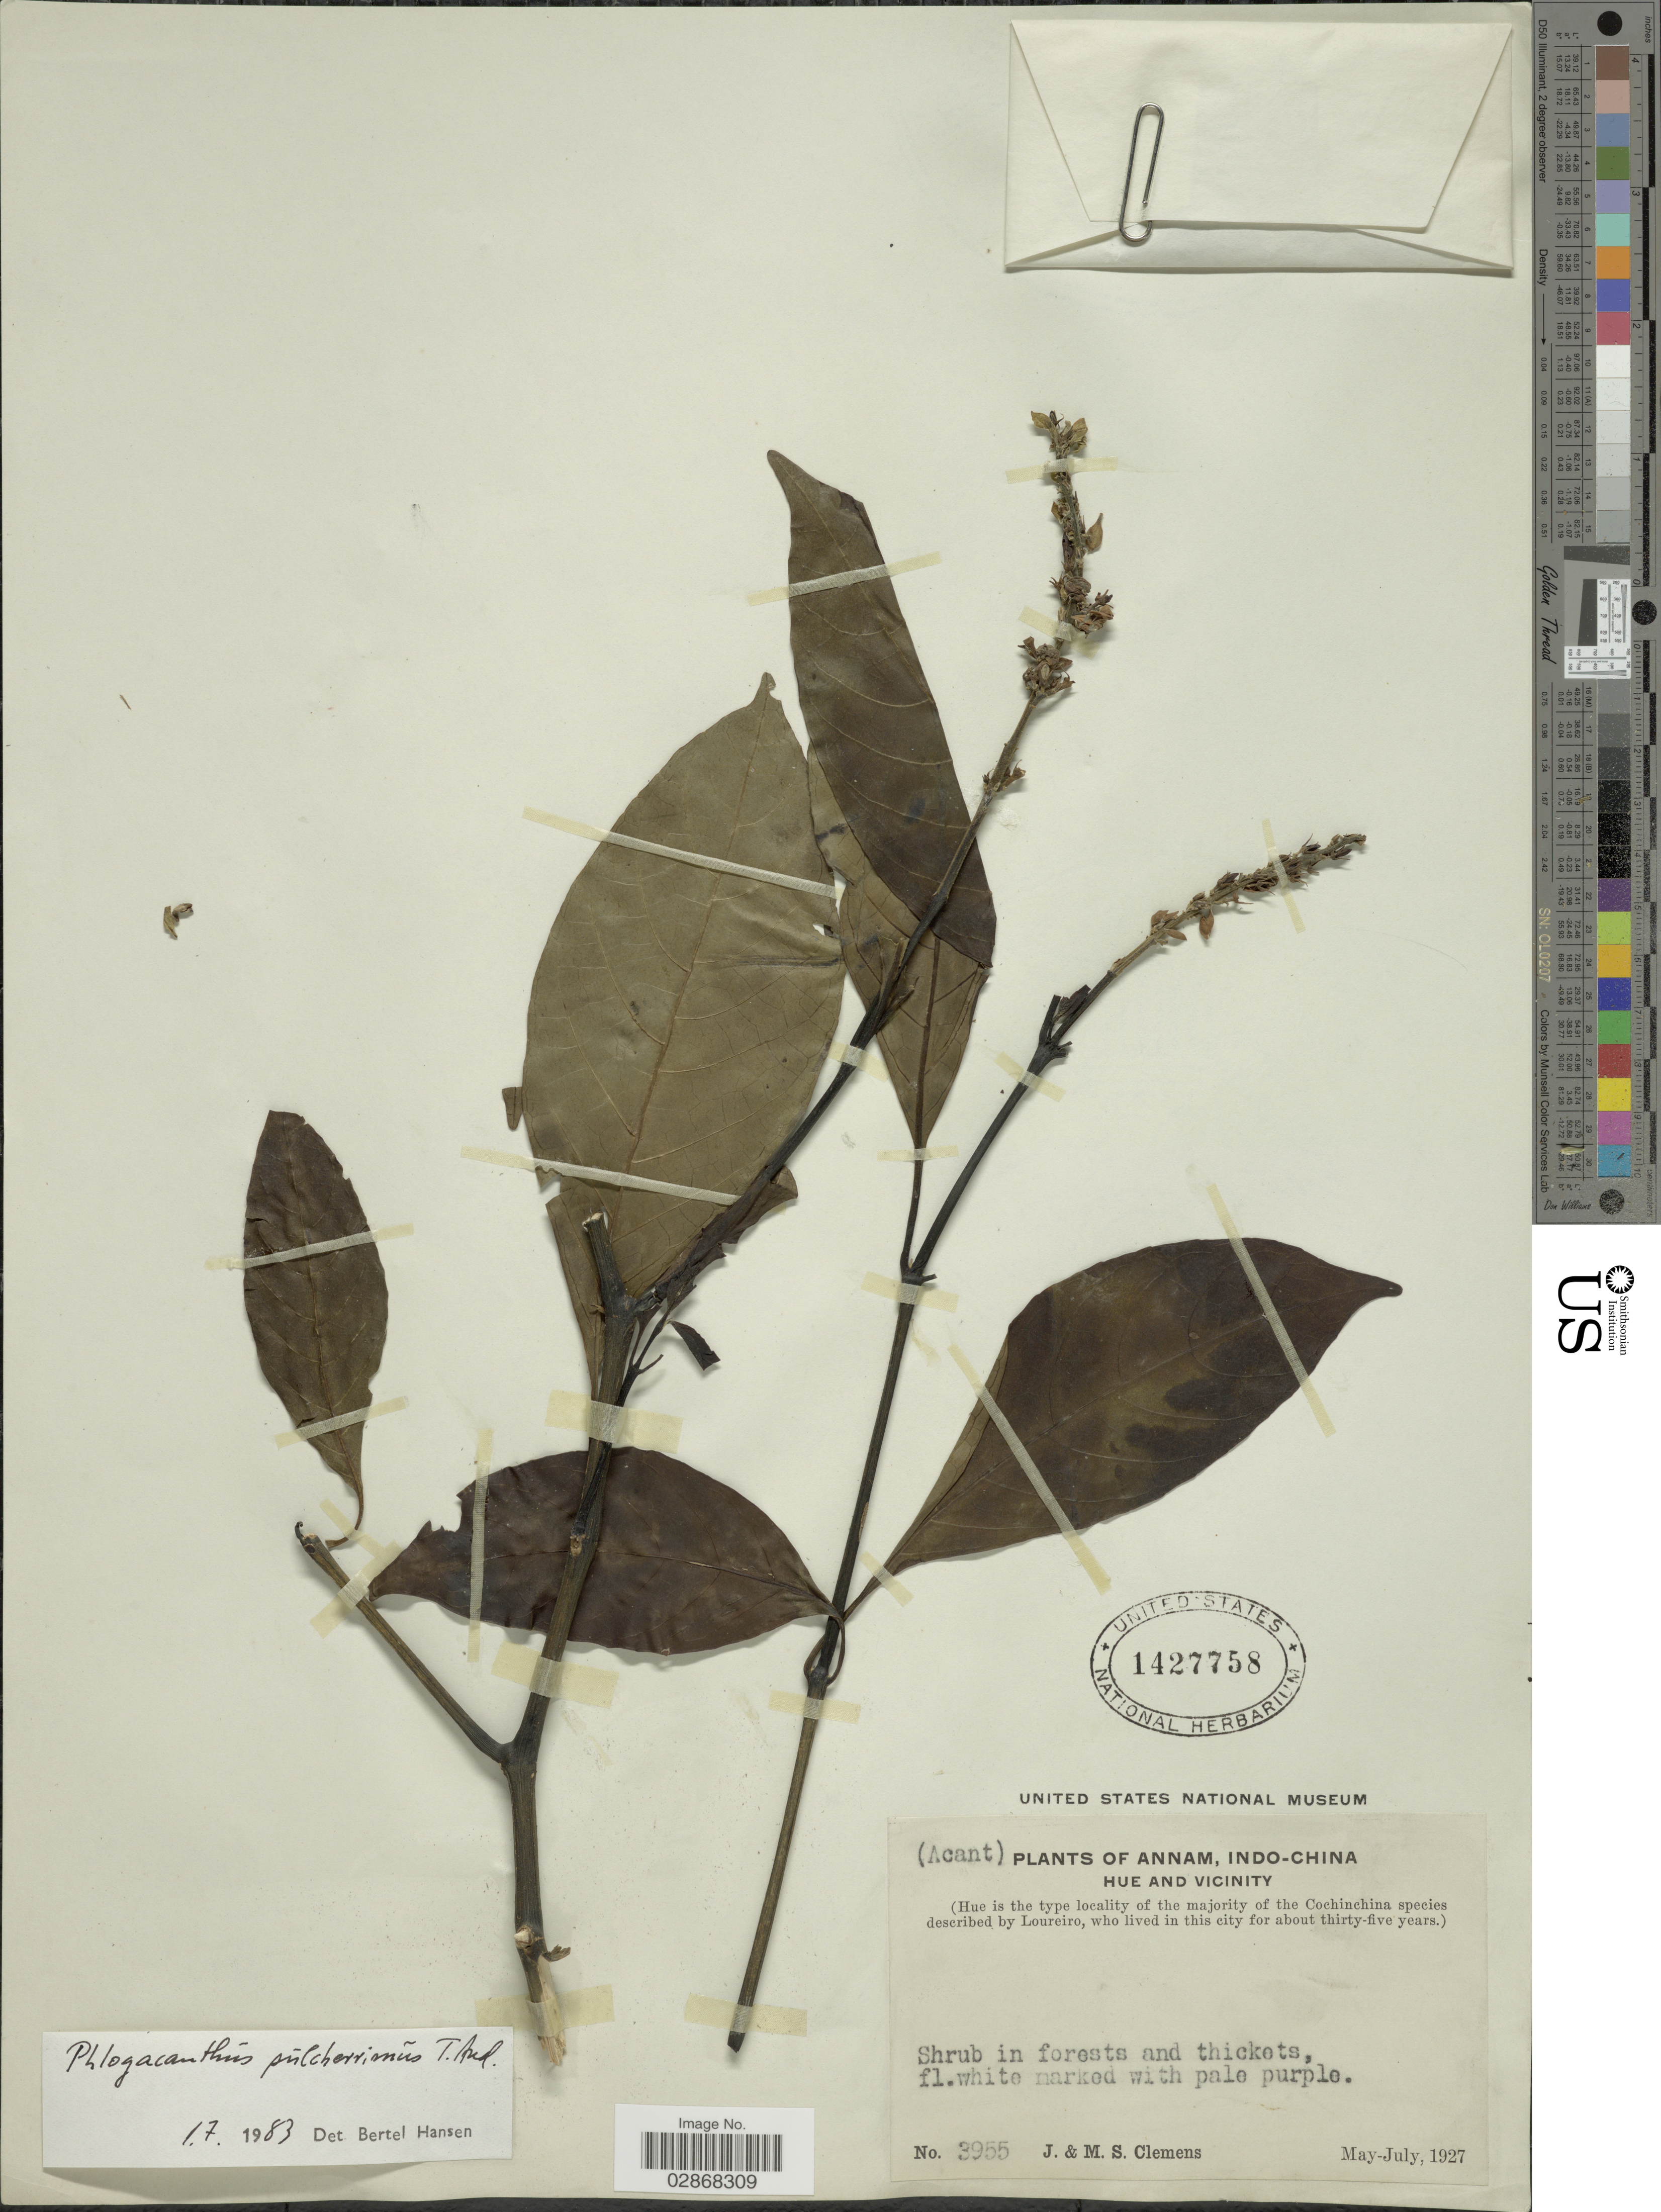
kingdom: Plantae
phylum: Tracheophyta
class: Magnoliopsida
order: Lamiales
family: Acanthaceae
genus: Phlogacanthus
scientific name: Phlogacanthus pulcherrimus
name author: T. Anderson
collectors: J. Clemens & M. S. Clemens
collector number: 3955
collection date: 1927-05/1927-07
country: Vietnam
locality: Annam, Indo-China, Hue and Vicinity.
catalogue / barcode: US 1427758